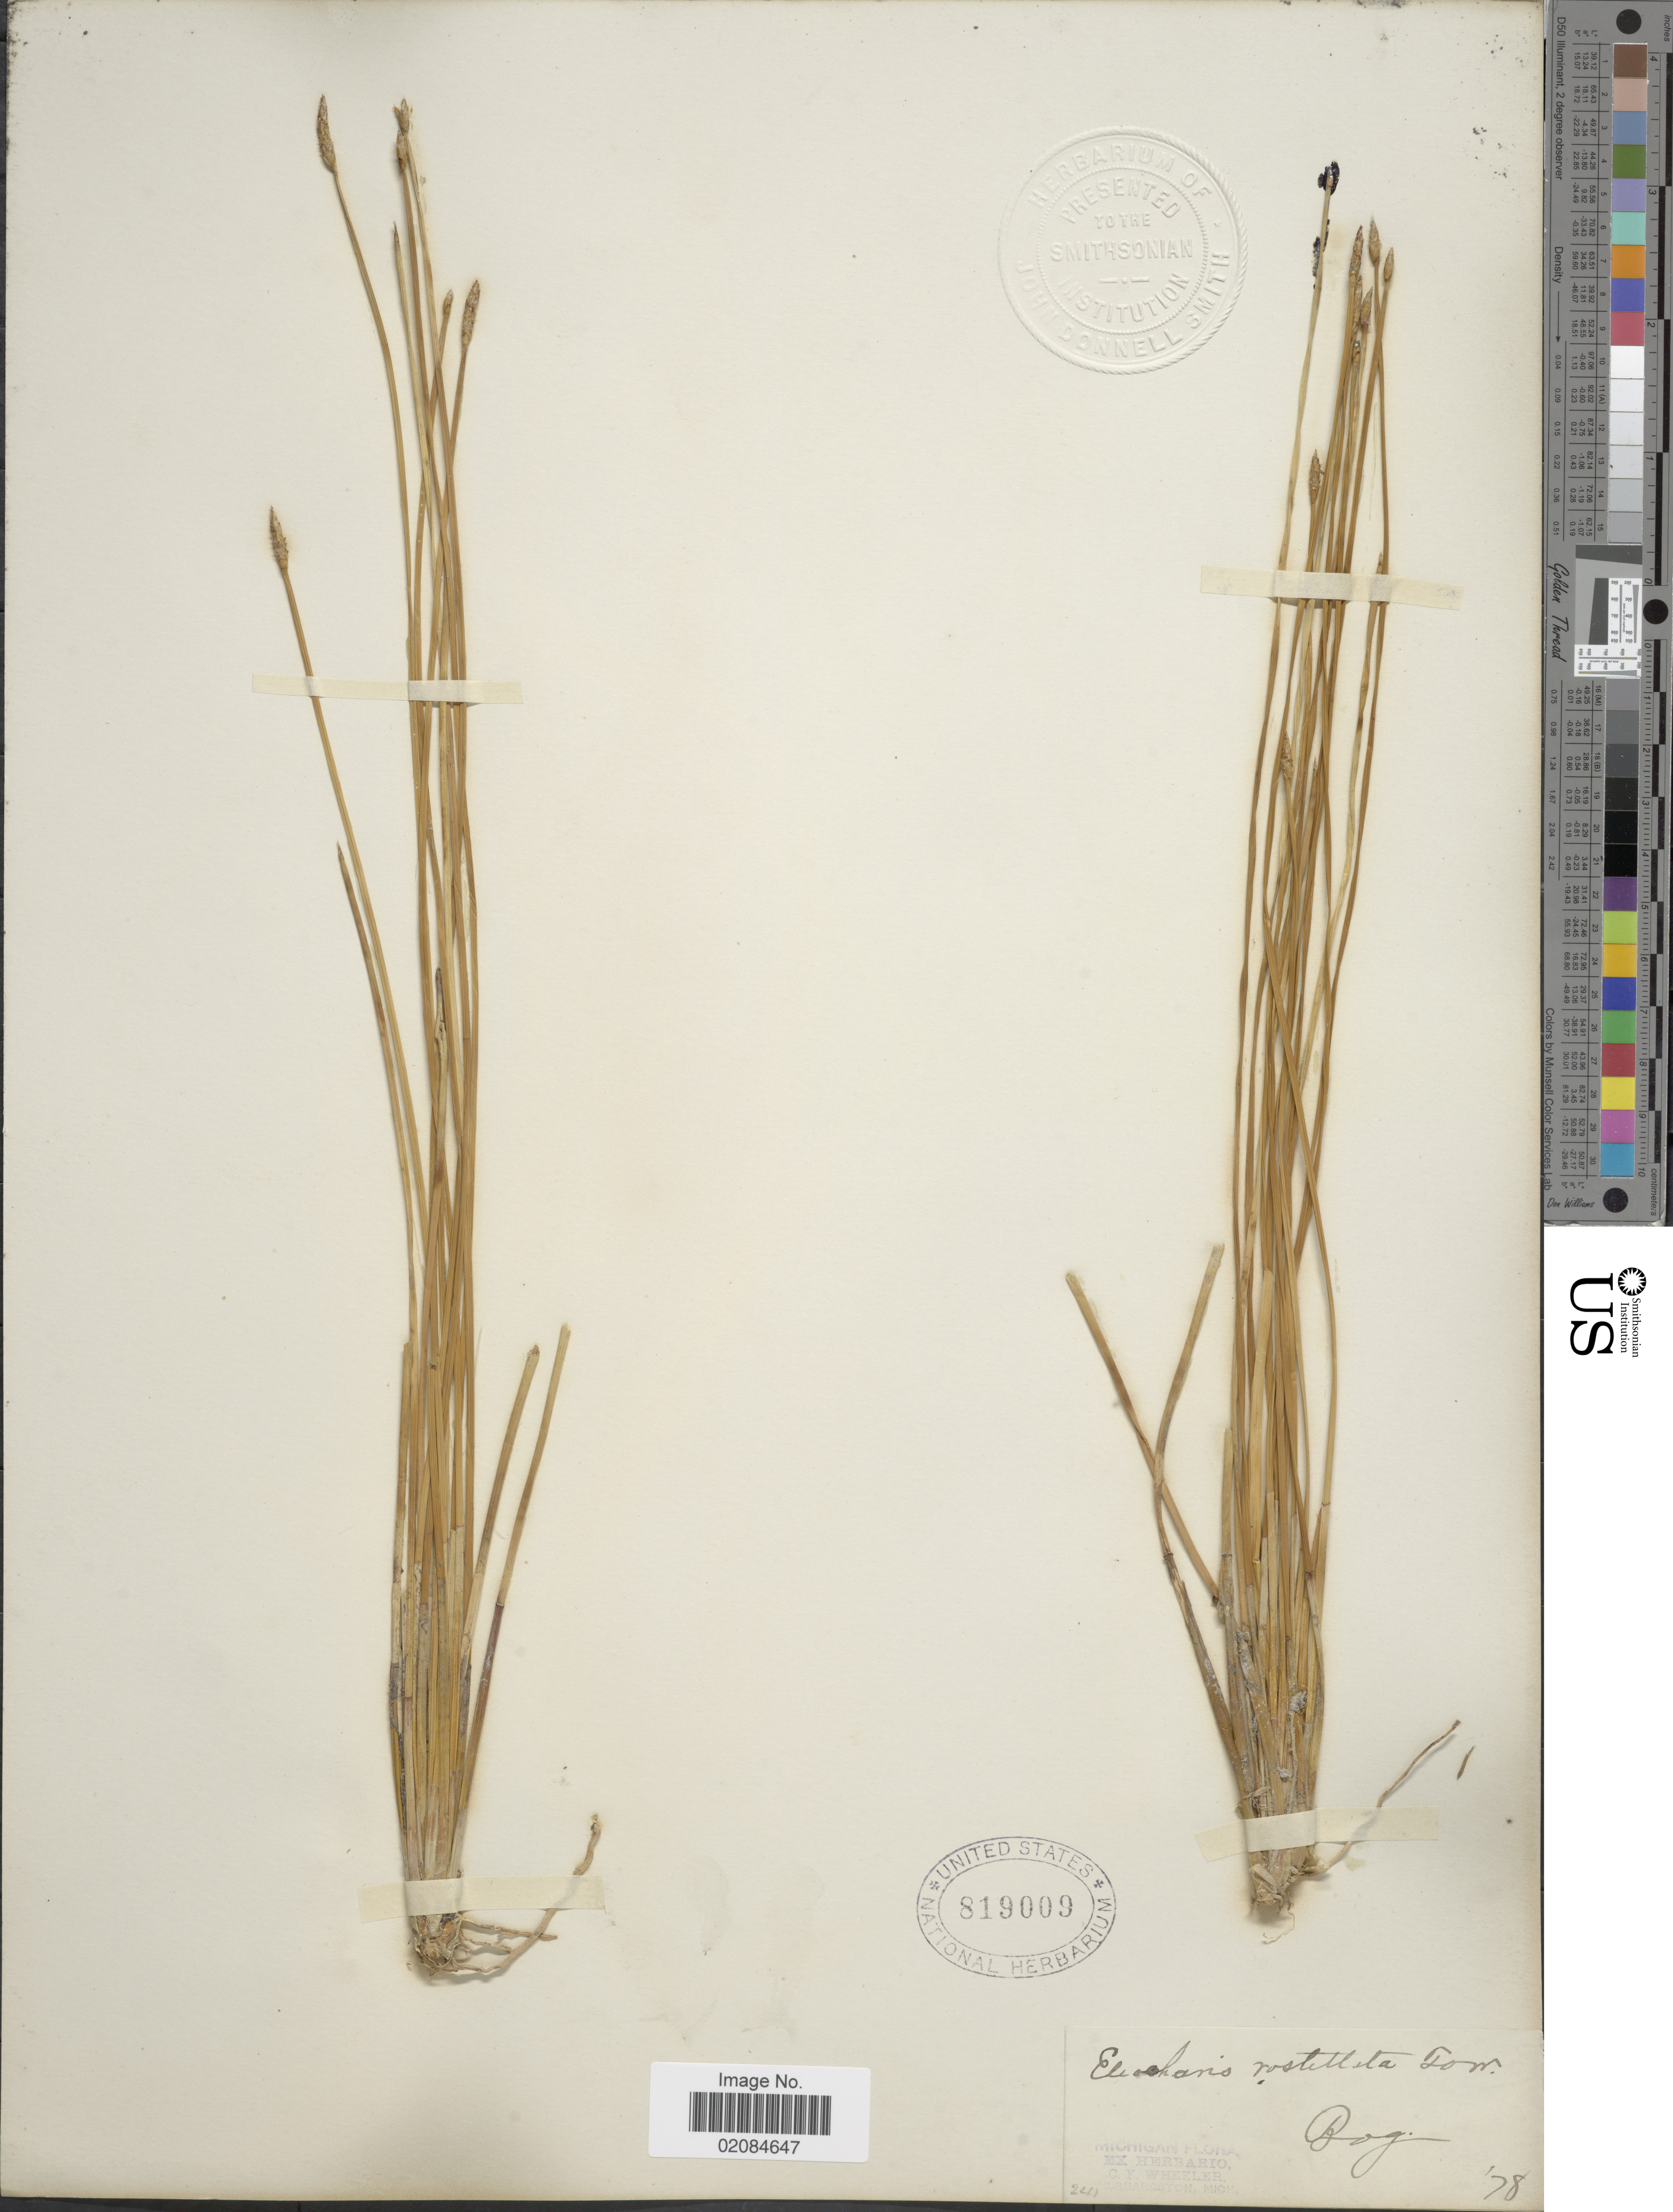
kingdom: Plantae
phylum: Tracheophyta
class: Liliopsida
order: Poales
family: Cyperaceae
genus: Eleocharis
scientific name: Eleocharis rostellata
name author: (Torr.) Torr.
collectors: ex herb. Wheeler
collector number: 241*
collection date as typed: Transcribed d/m/y: //78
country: United States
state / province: Michigan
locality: Bog.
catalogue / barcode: US 819009